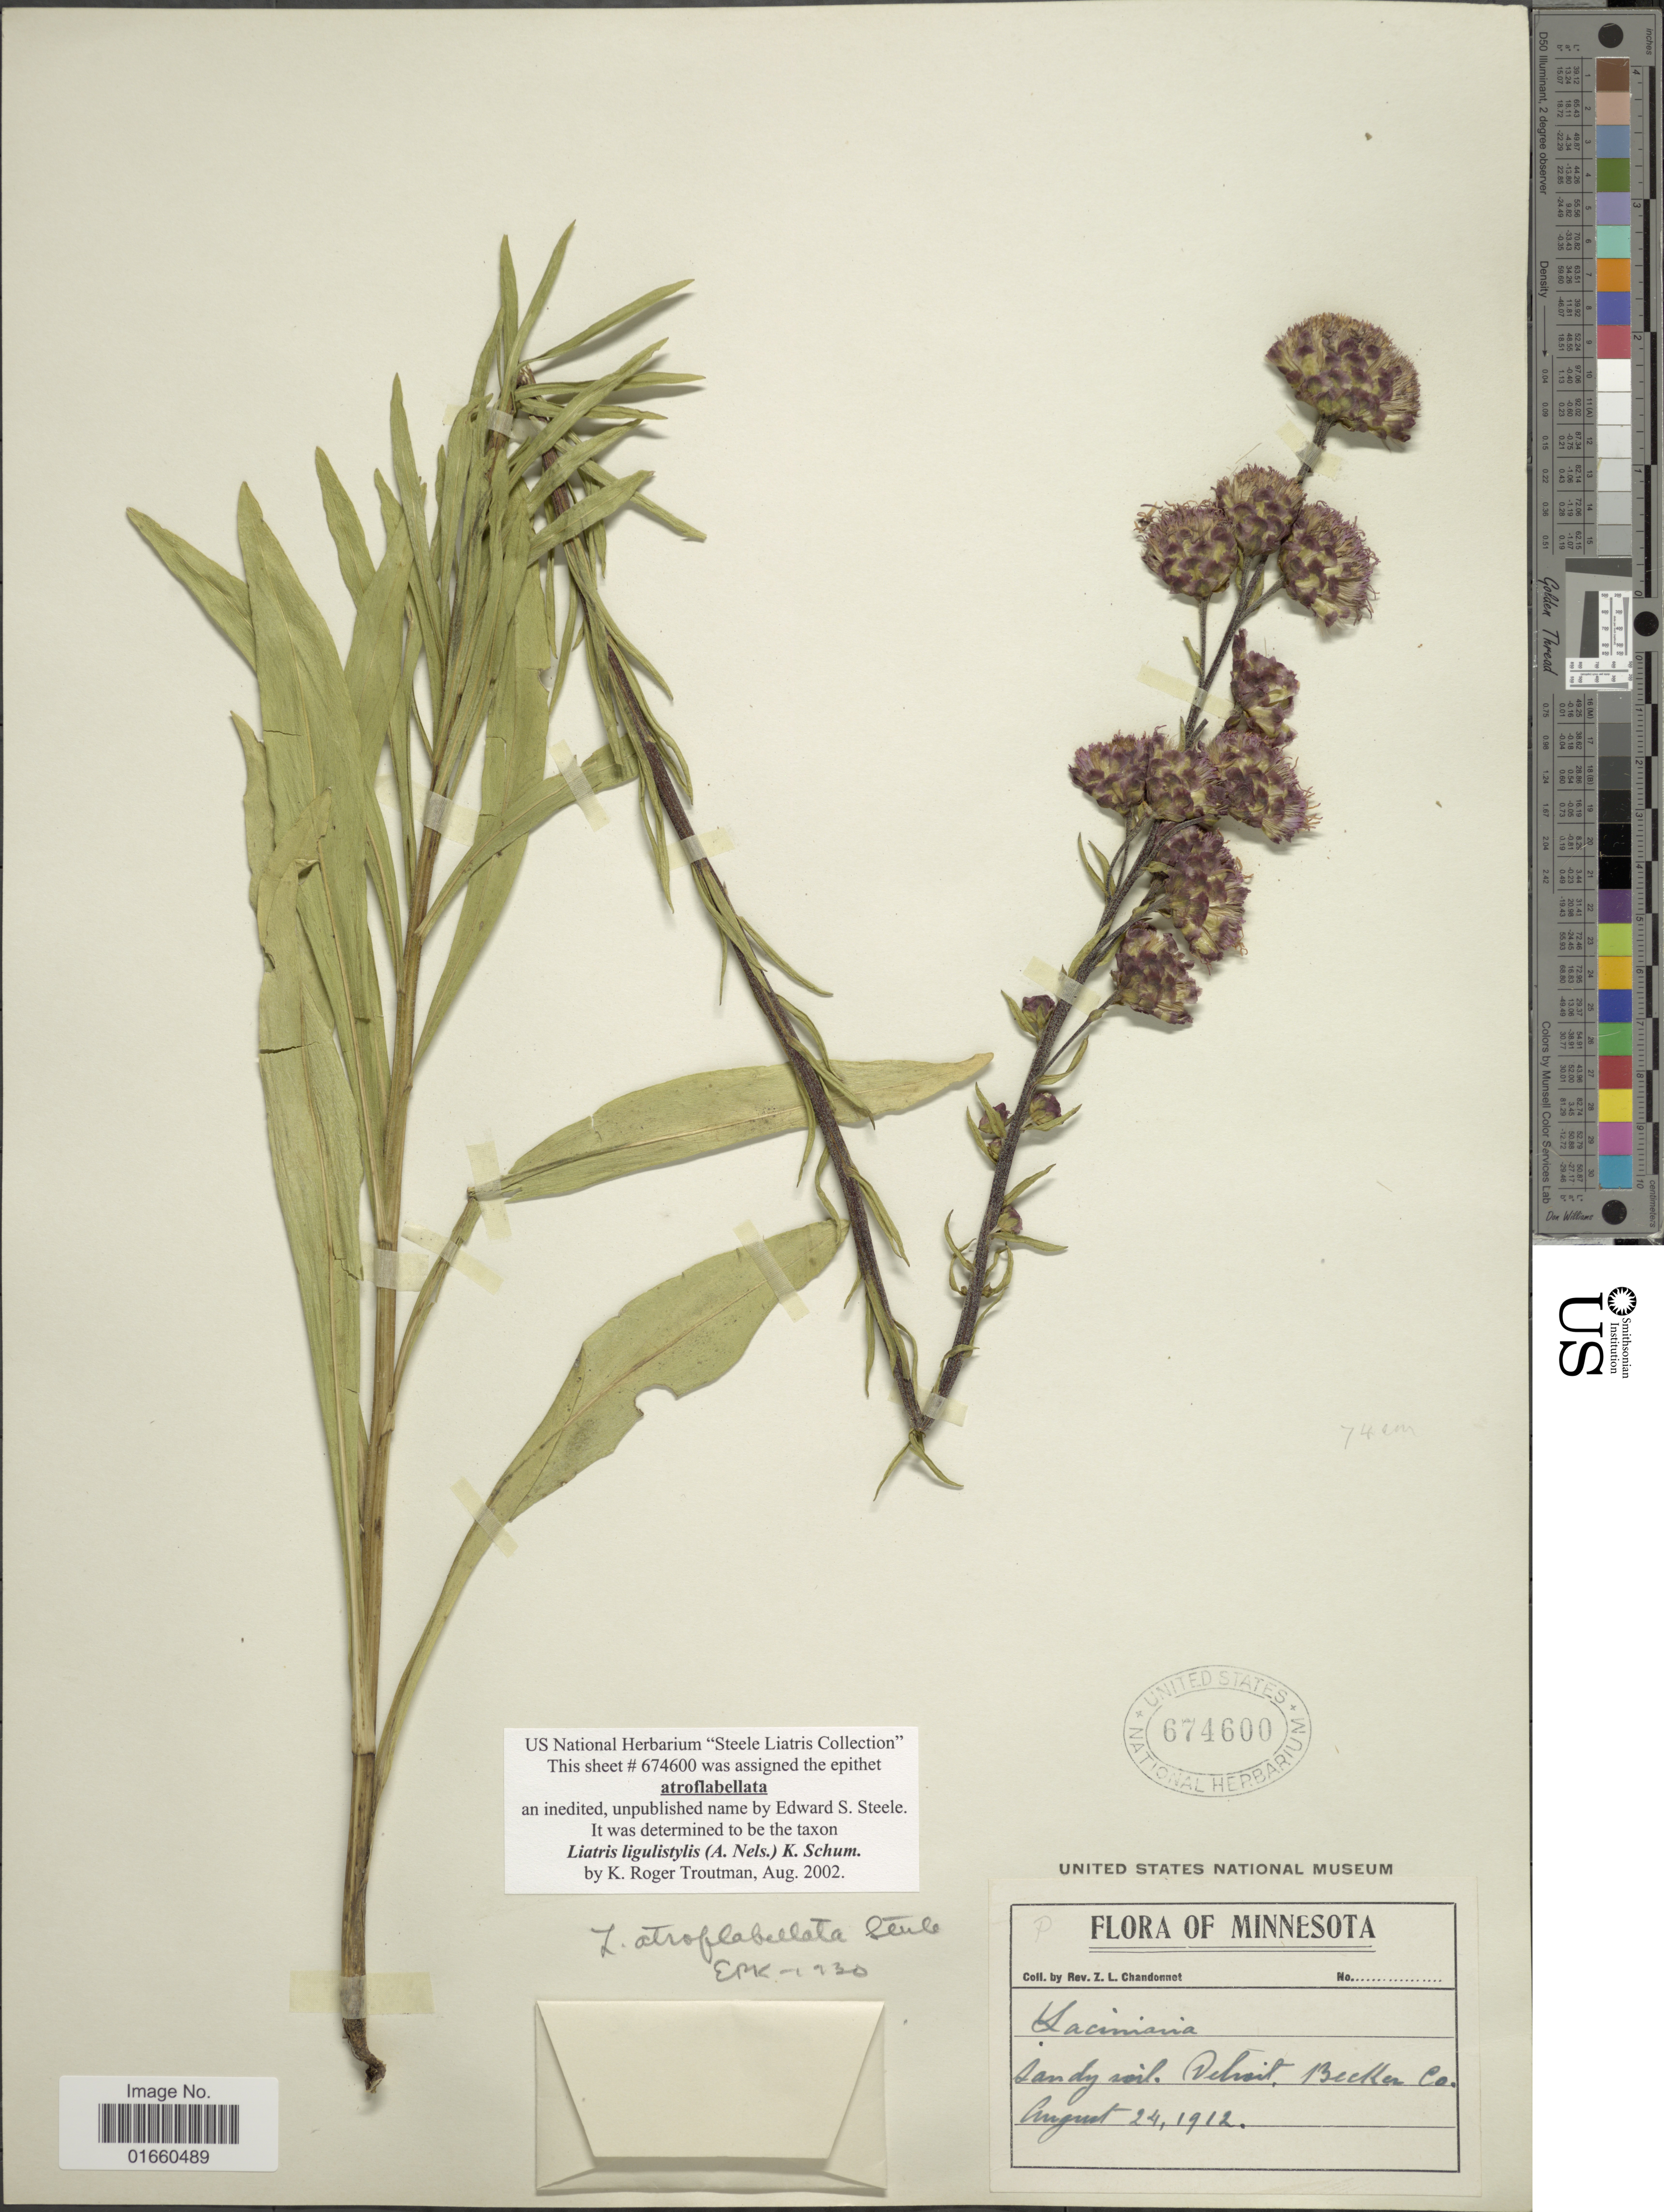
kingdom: Plantae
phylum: Tracheophyta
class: Magnoliopsida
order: Asterales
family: Asteraceae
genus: Liatris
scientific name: Liatris ligulistylis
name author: (A. Nelson) K. Schum.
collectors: Z. Chandonnet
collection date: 1912-08-24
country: United States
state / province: Minnesota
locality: Detroit, Becker Co.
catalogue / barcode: US 674600